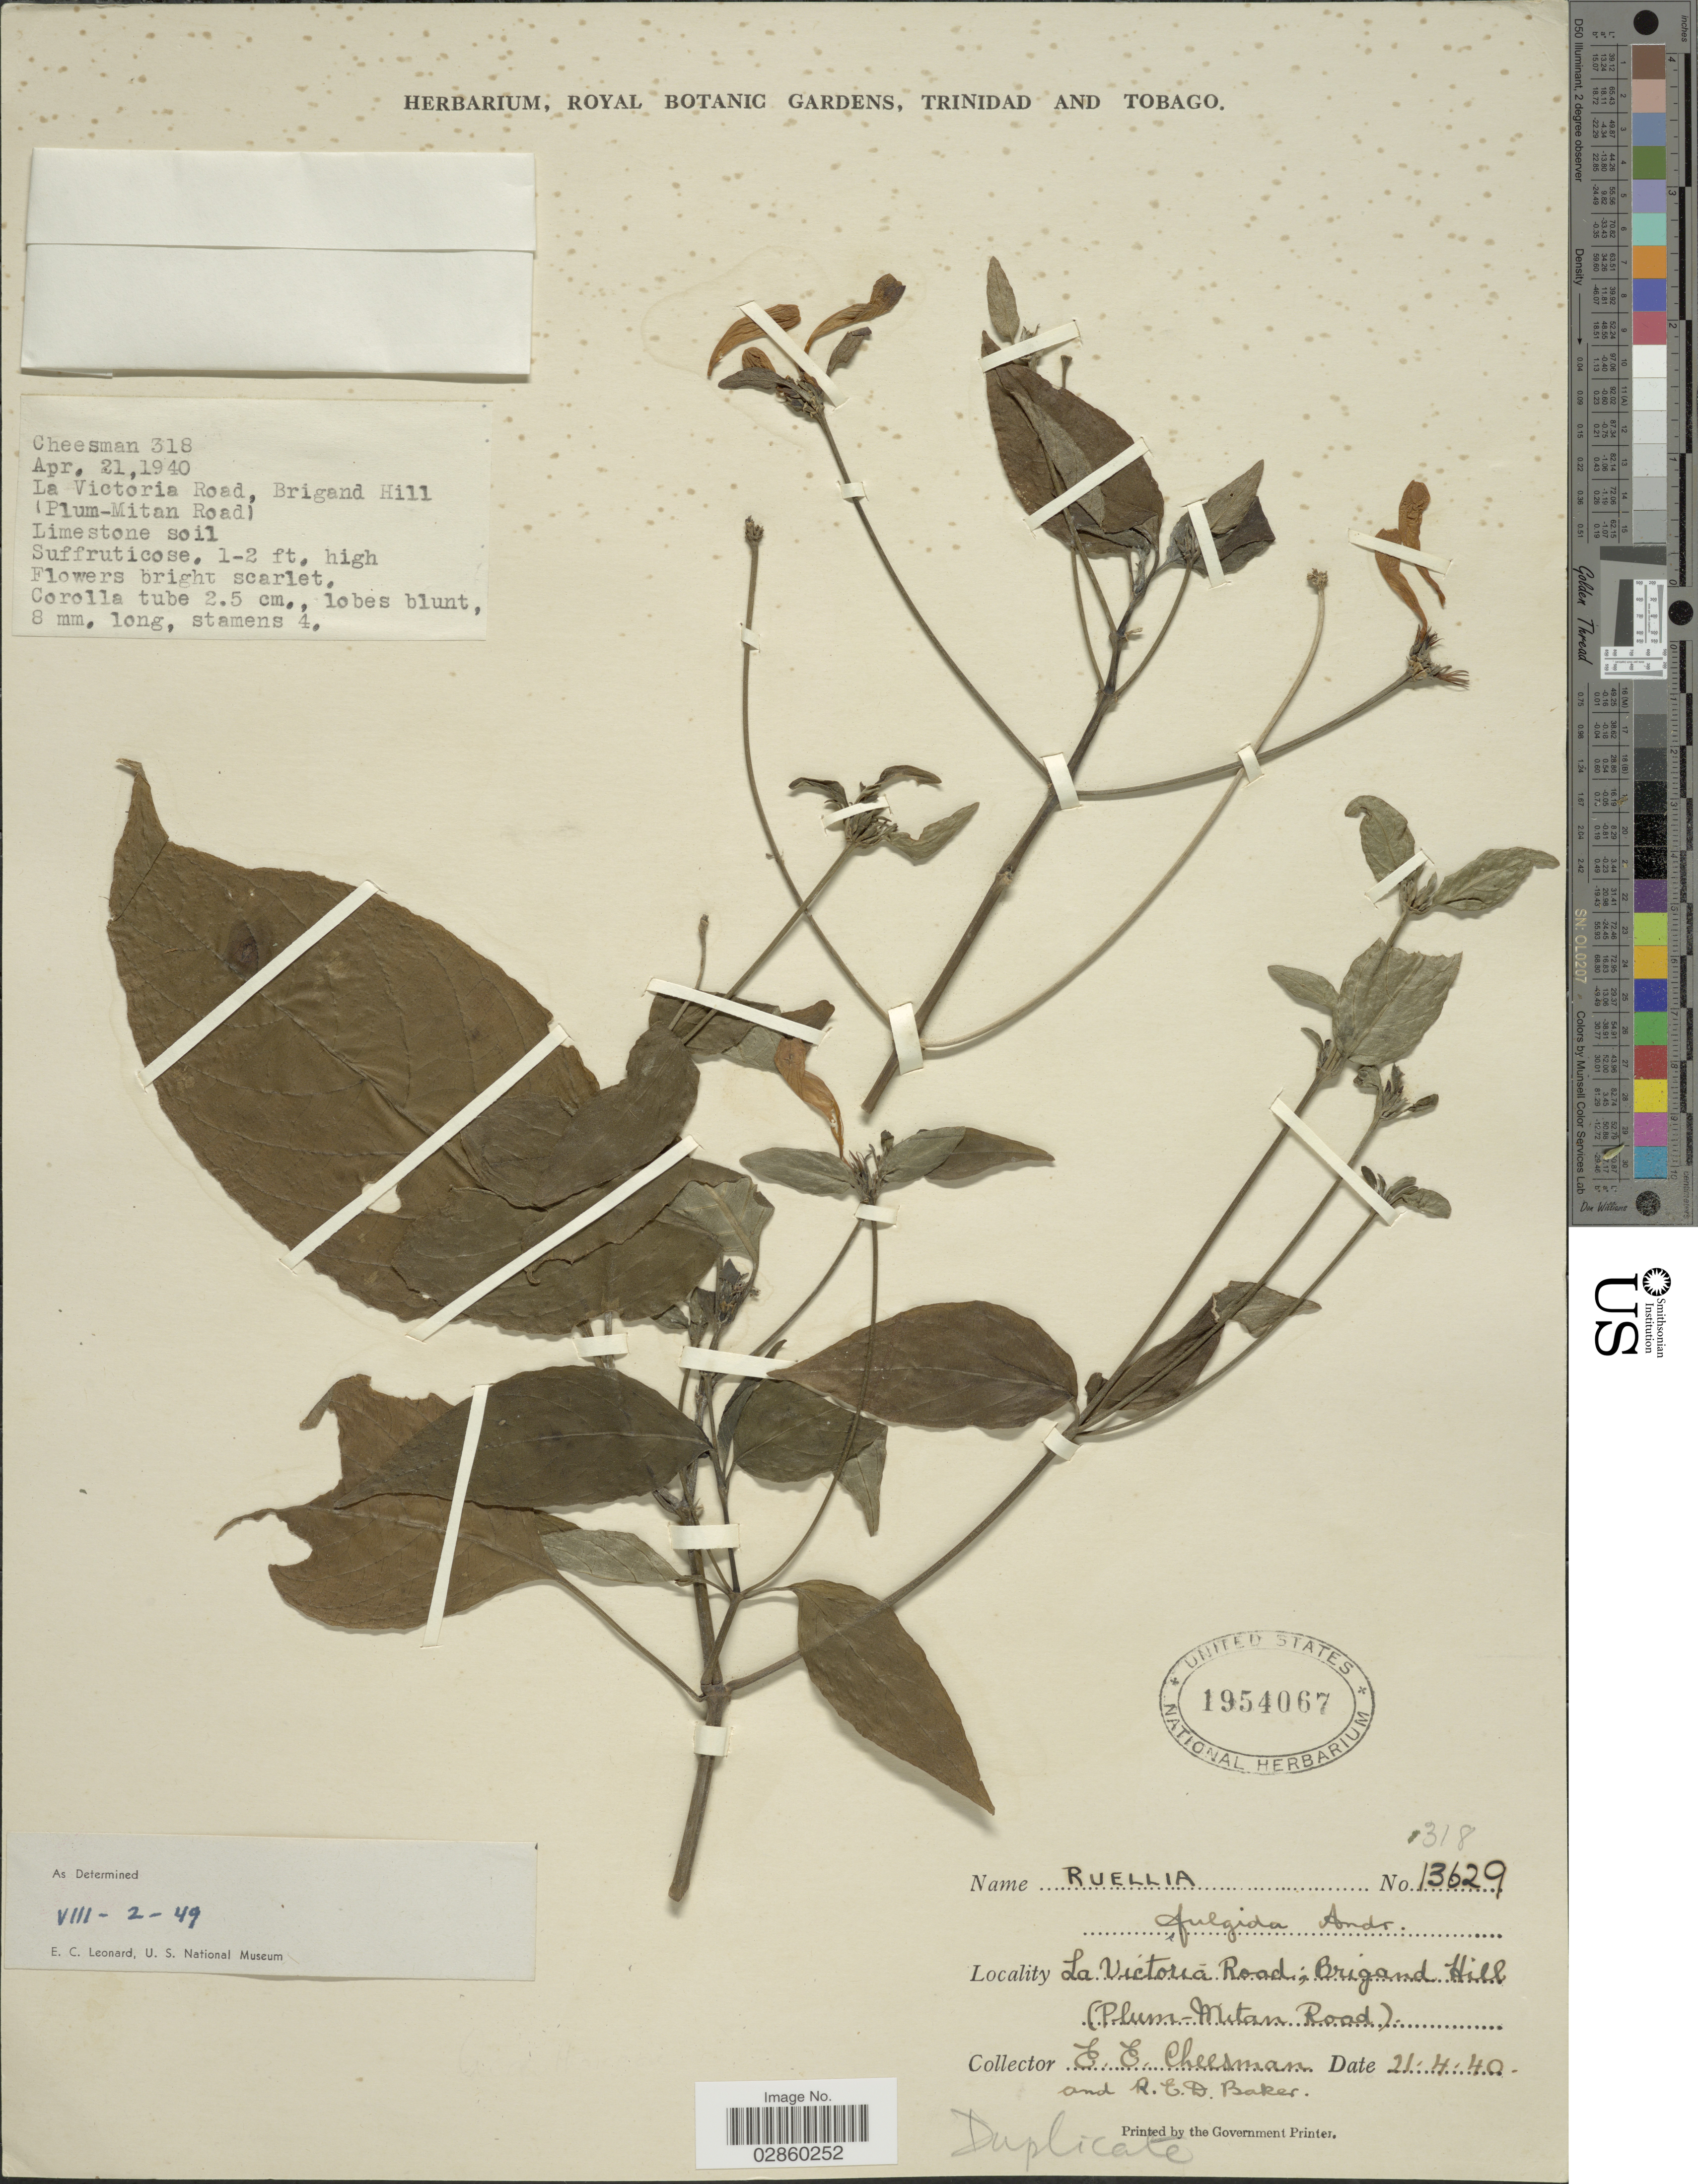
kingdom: Plantae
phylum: Tracheophyta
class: Magnoliopsida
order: Lamiales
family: Acanthaceae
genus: Ruellia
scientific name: Ruellia fulgida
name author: Andrews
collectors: E. E. Cheesman & R. E. D. Baker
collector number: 13629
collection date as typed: Transcribed d/m/y: 21/4/40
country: Trinidad and Tobago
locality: La Victoria Road, Brigand Hill, Plum-Mitan Road.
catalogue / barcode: US 1954067